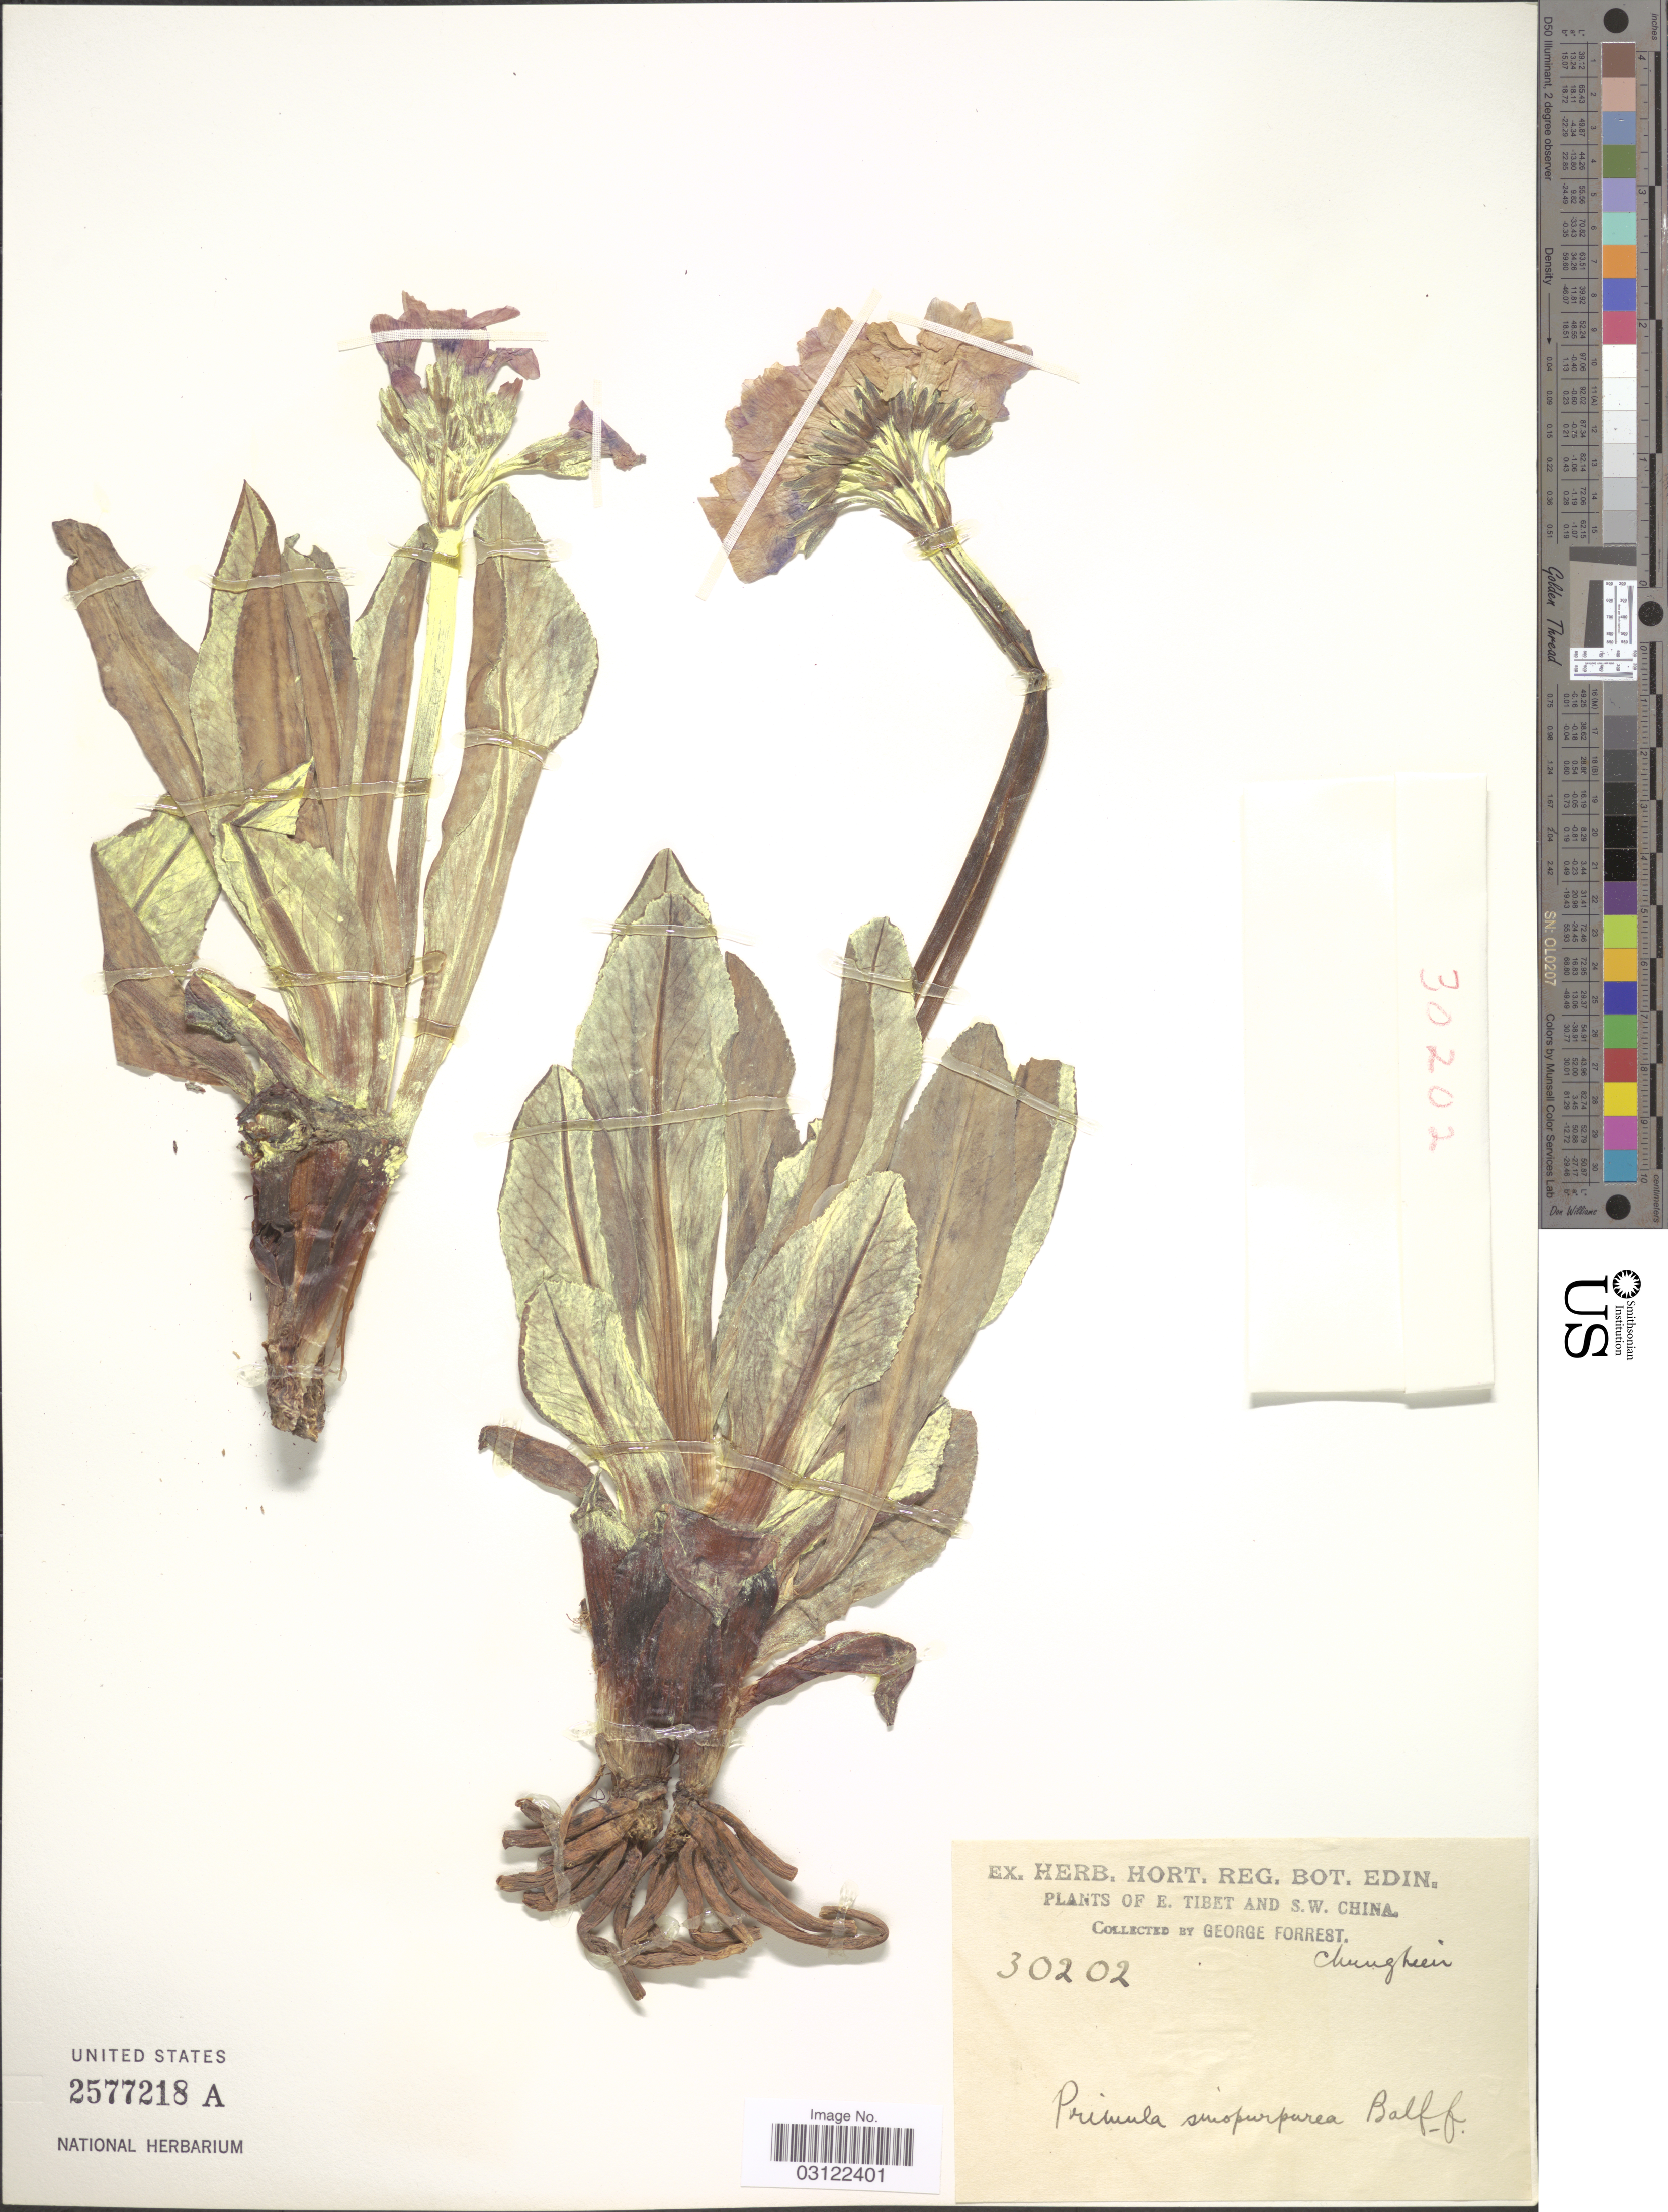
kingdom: Plantae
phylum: Tracheophyta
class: Magnoliopsida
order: Ericales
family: Primulaceae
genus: Primula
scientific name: Primula sinopurpurea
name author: Balf. f. ex Hutch.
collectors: G. Forrest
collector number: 30202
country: China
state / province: Xizang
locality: E. Tibet and S.W. China. Chungtien.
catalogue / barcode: US 2577218A